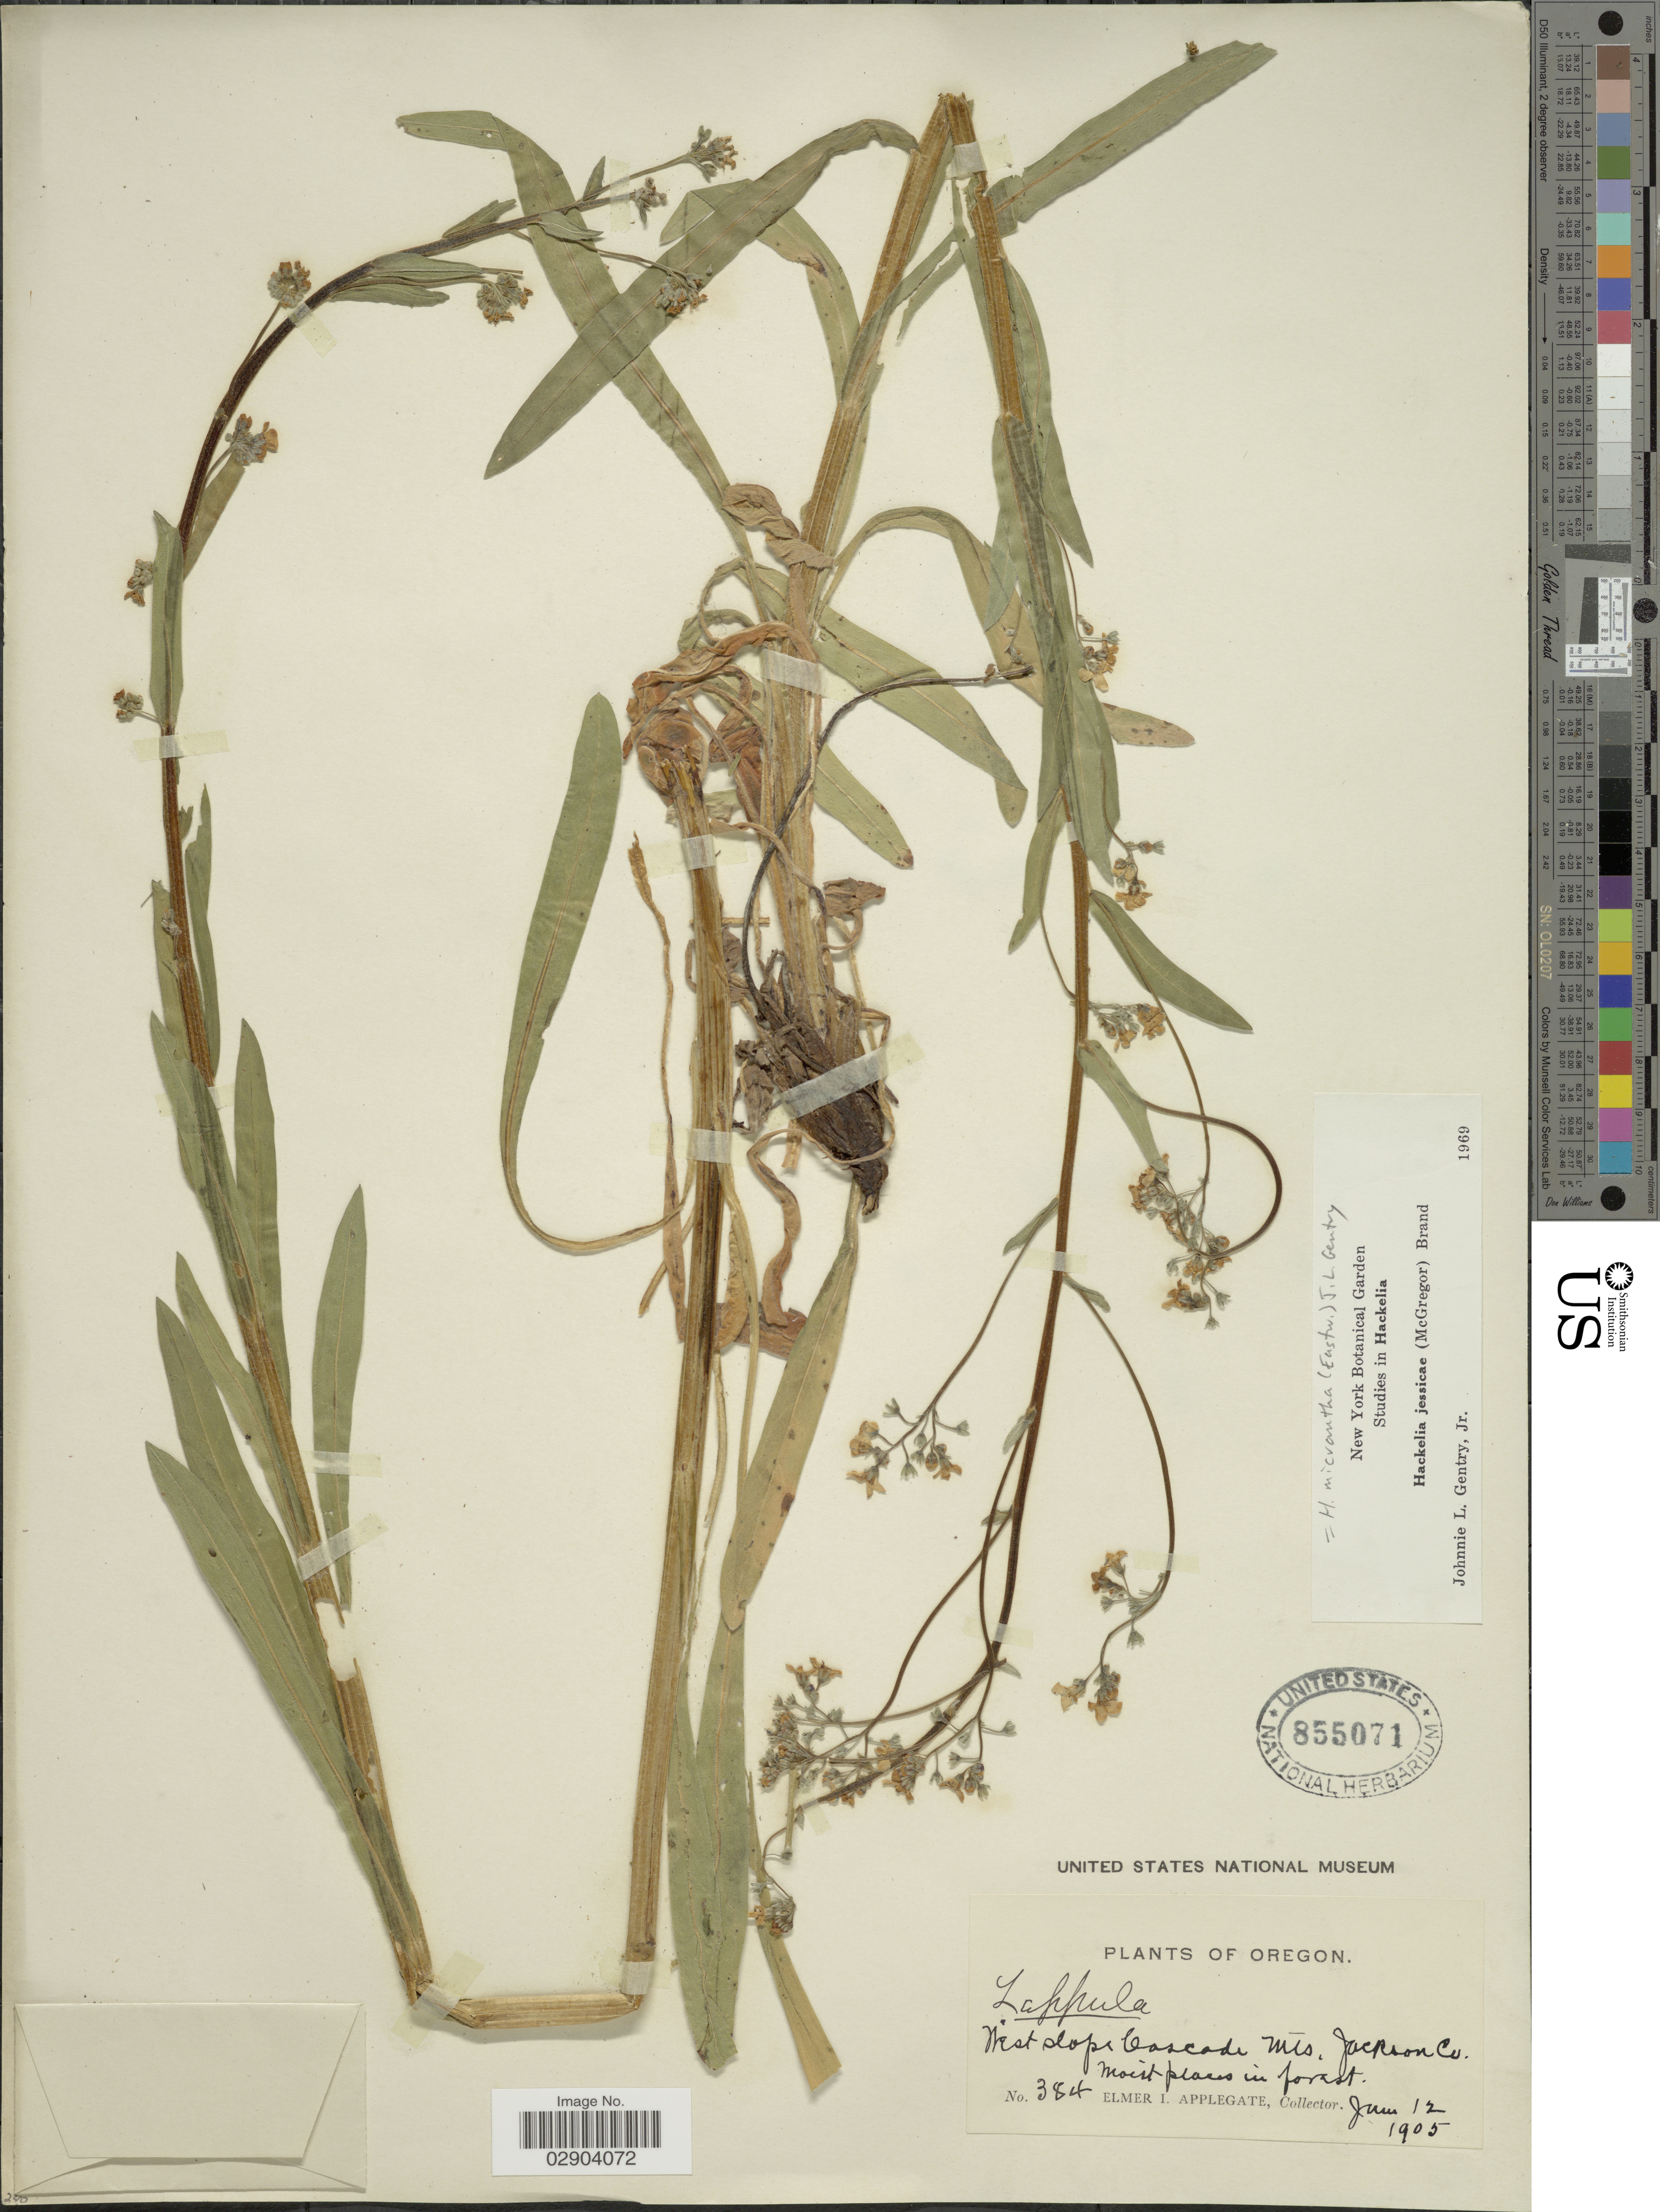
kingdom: Plantae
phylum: Tracheophyta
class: Magnoliopsida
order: Boraginales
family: Boraginaceae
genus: Hackelia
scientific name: Hackelia micrantha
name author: (Eastw.) J.L. Gentry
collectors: E. I. Applegate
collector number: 384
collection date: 1905-06-12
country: United States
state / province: Oregon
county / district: Jackson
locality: West slope Cascade Mts. Jackson Co. Moist places in forest.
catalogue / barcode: US 855071